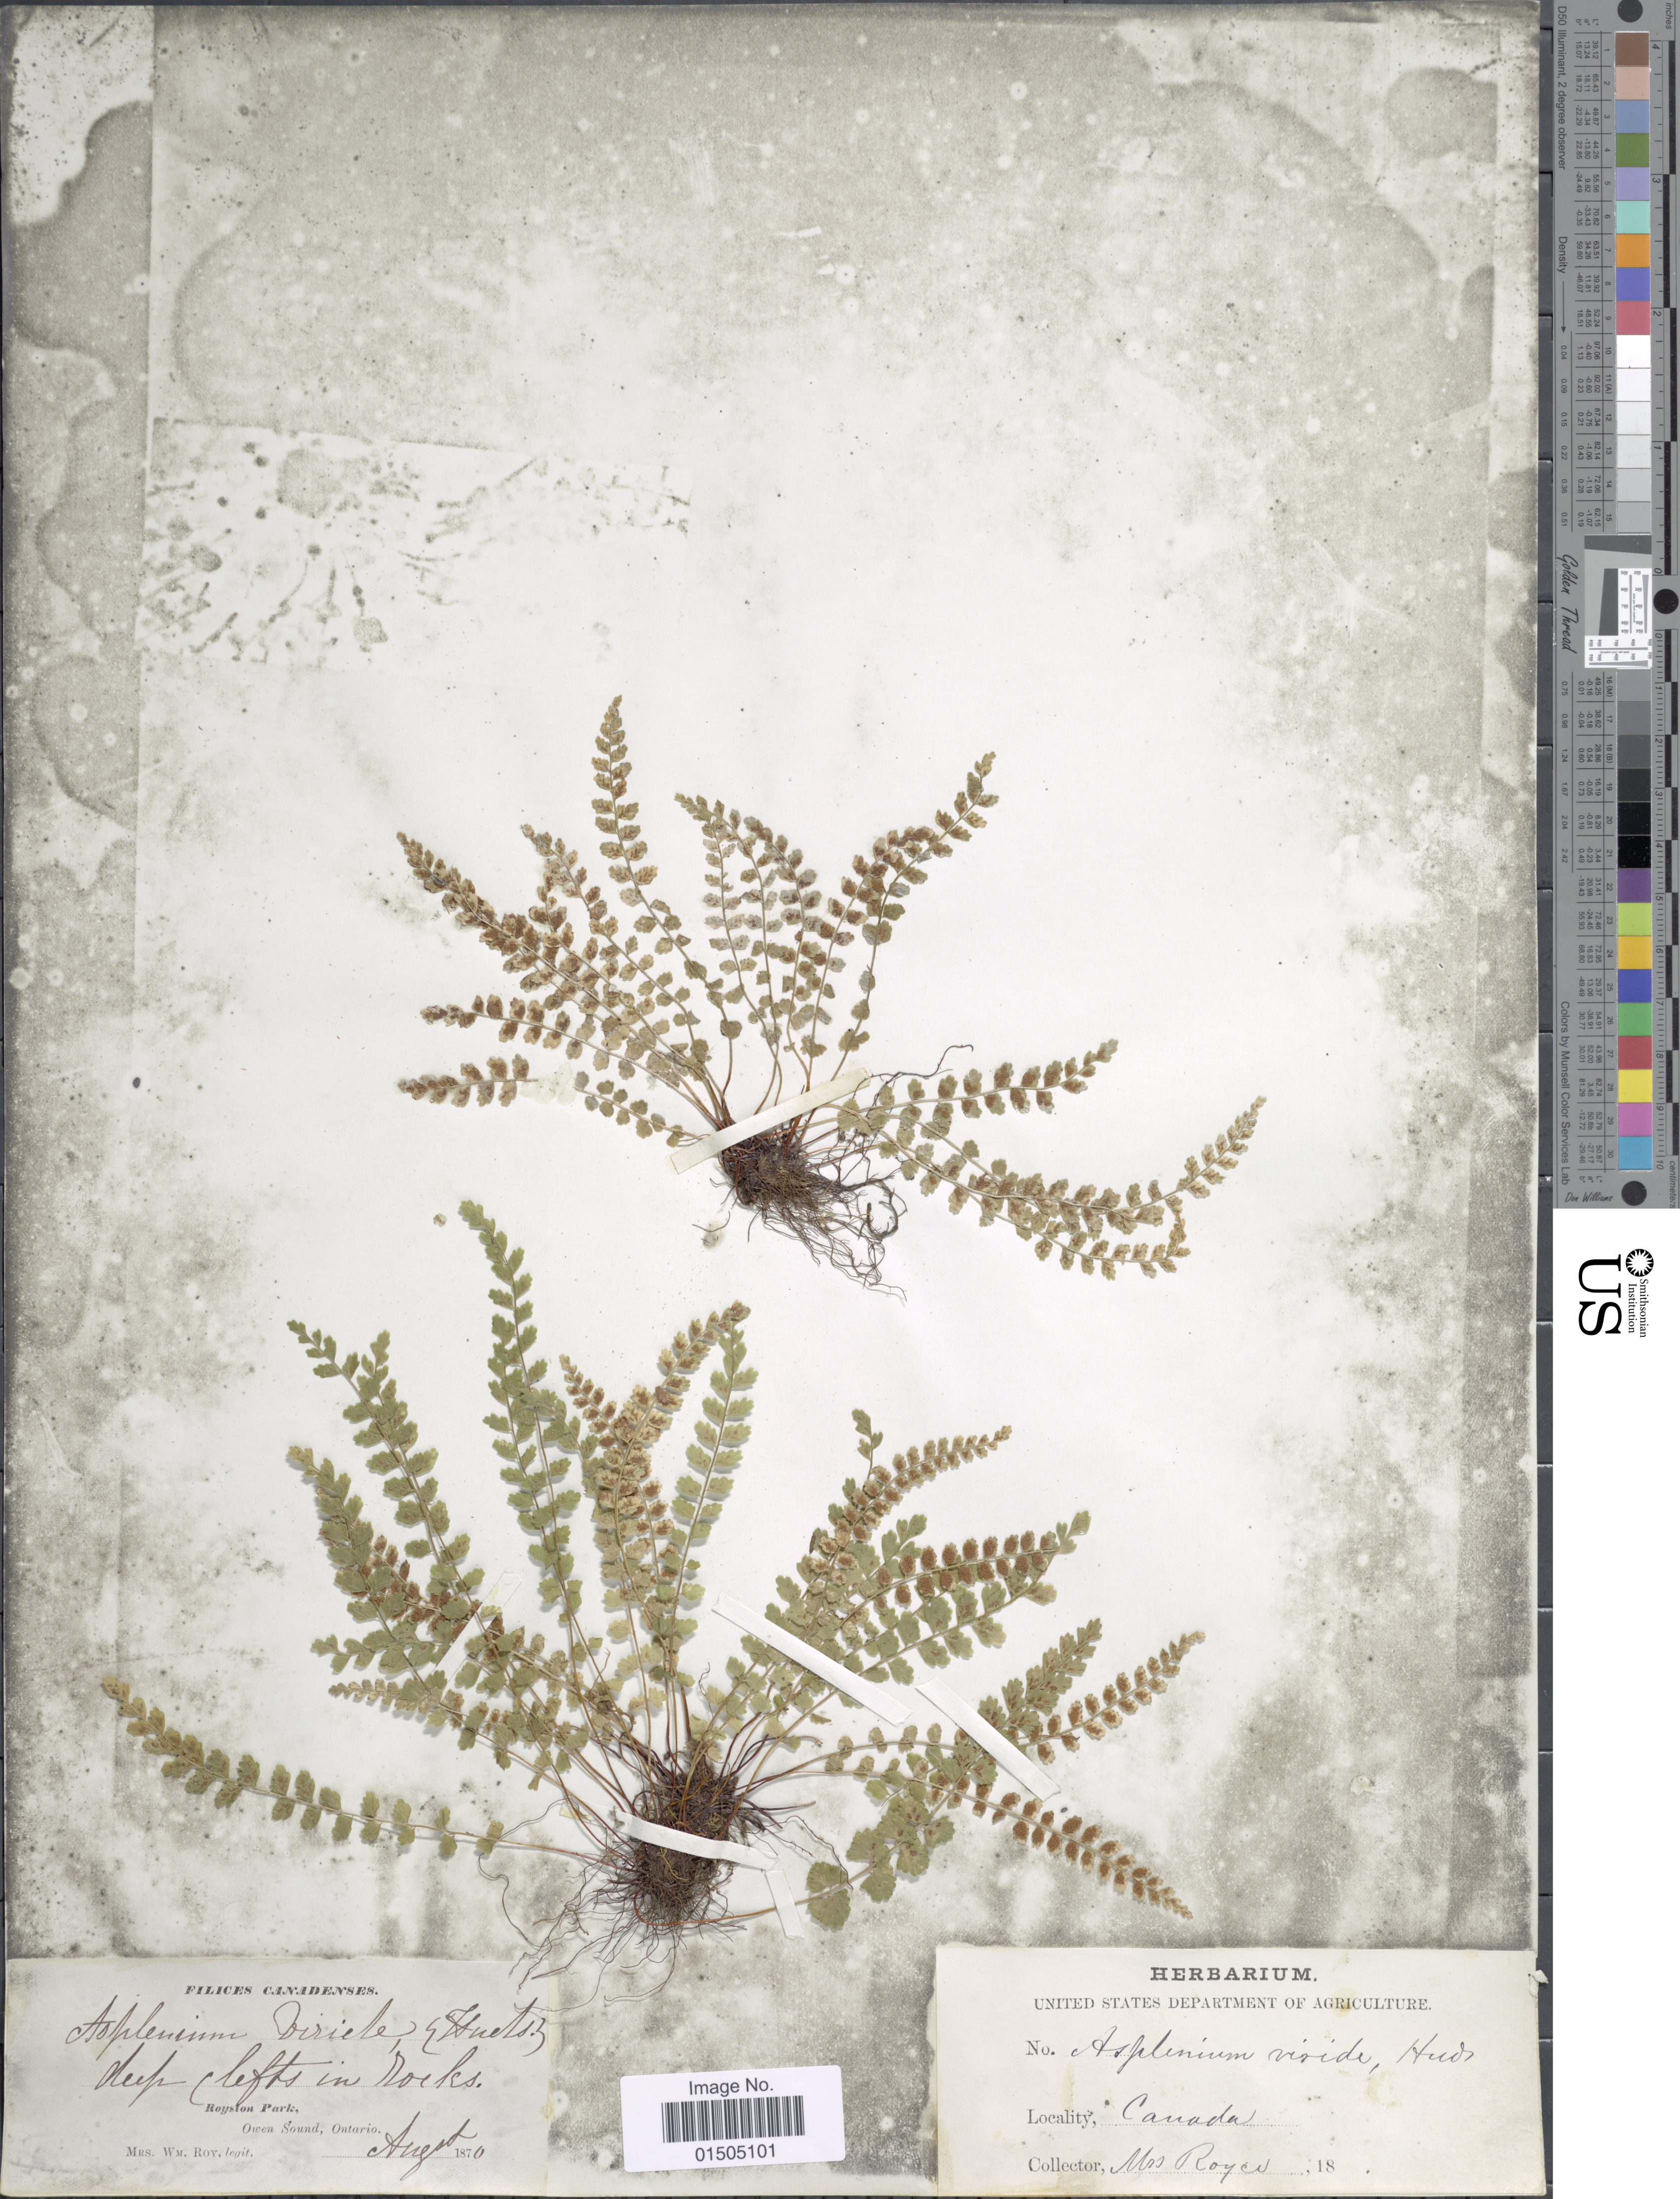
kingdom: Plantae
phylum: Tracheophyta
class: Polypodiopsida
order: Polypodiales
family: Aspleniaceae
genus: Asplenium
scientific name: Asplenium trichomanes-ramosum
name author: L.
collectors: W. Roy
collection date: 1870-08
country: Canada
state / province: Ontario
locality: Royston Park, Owen Sound.